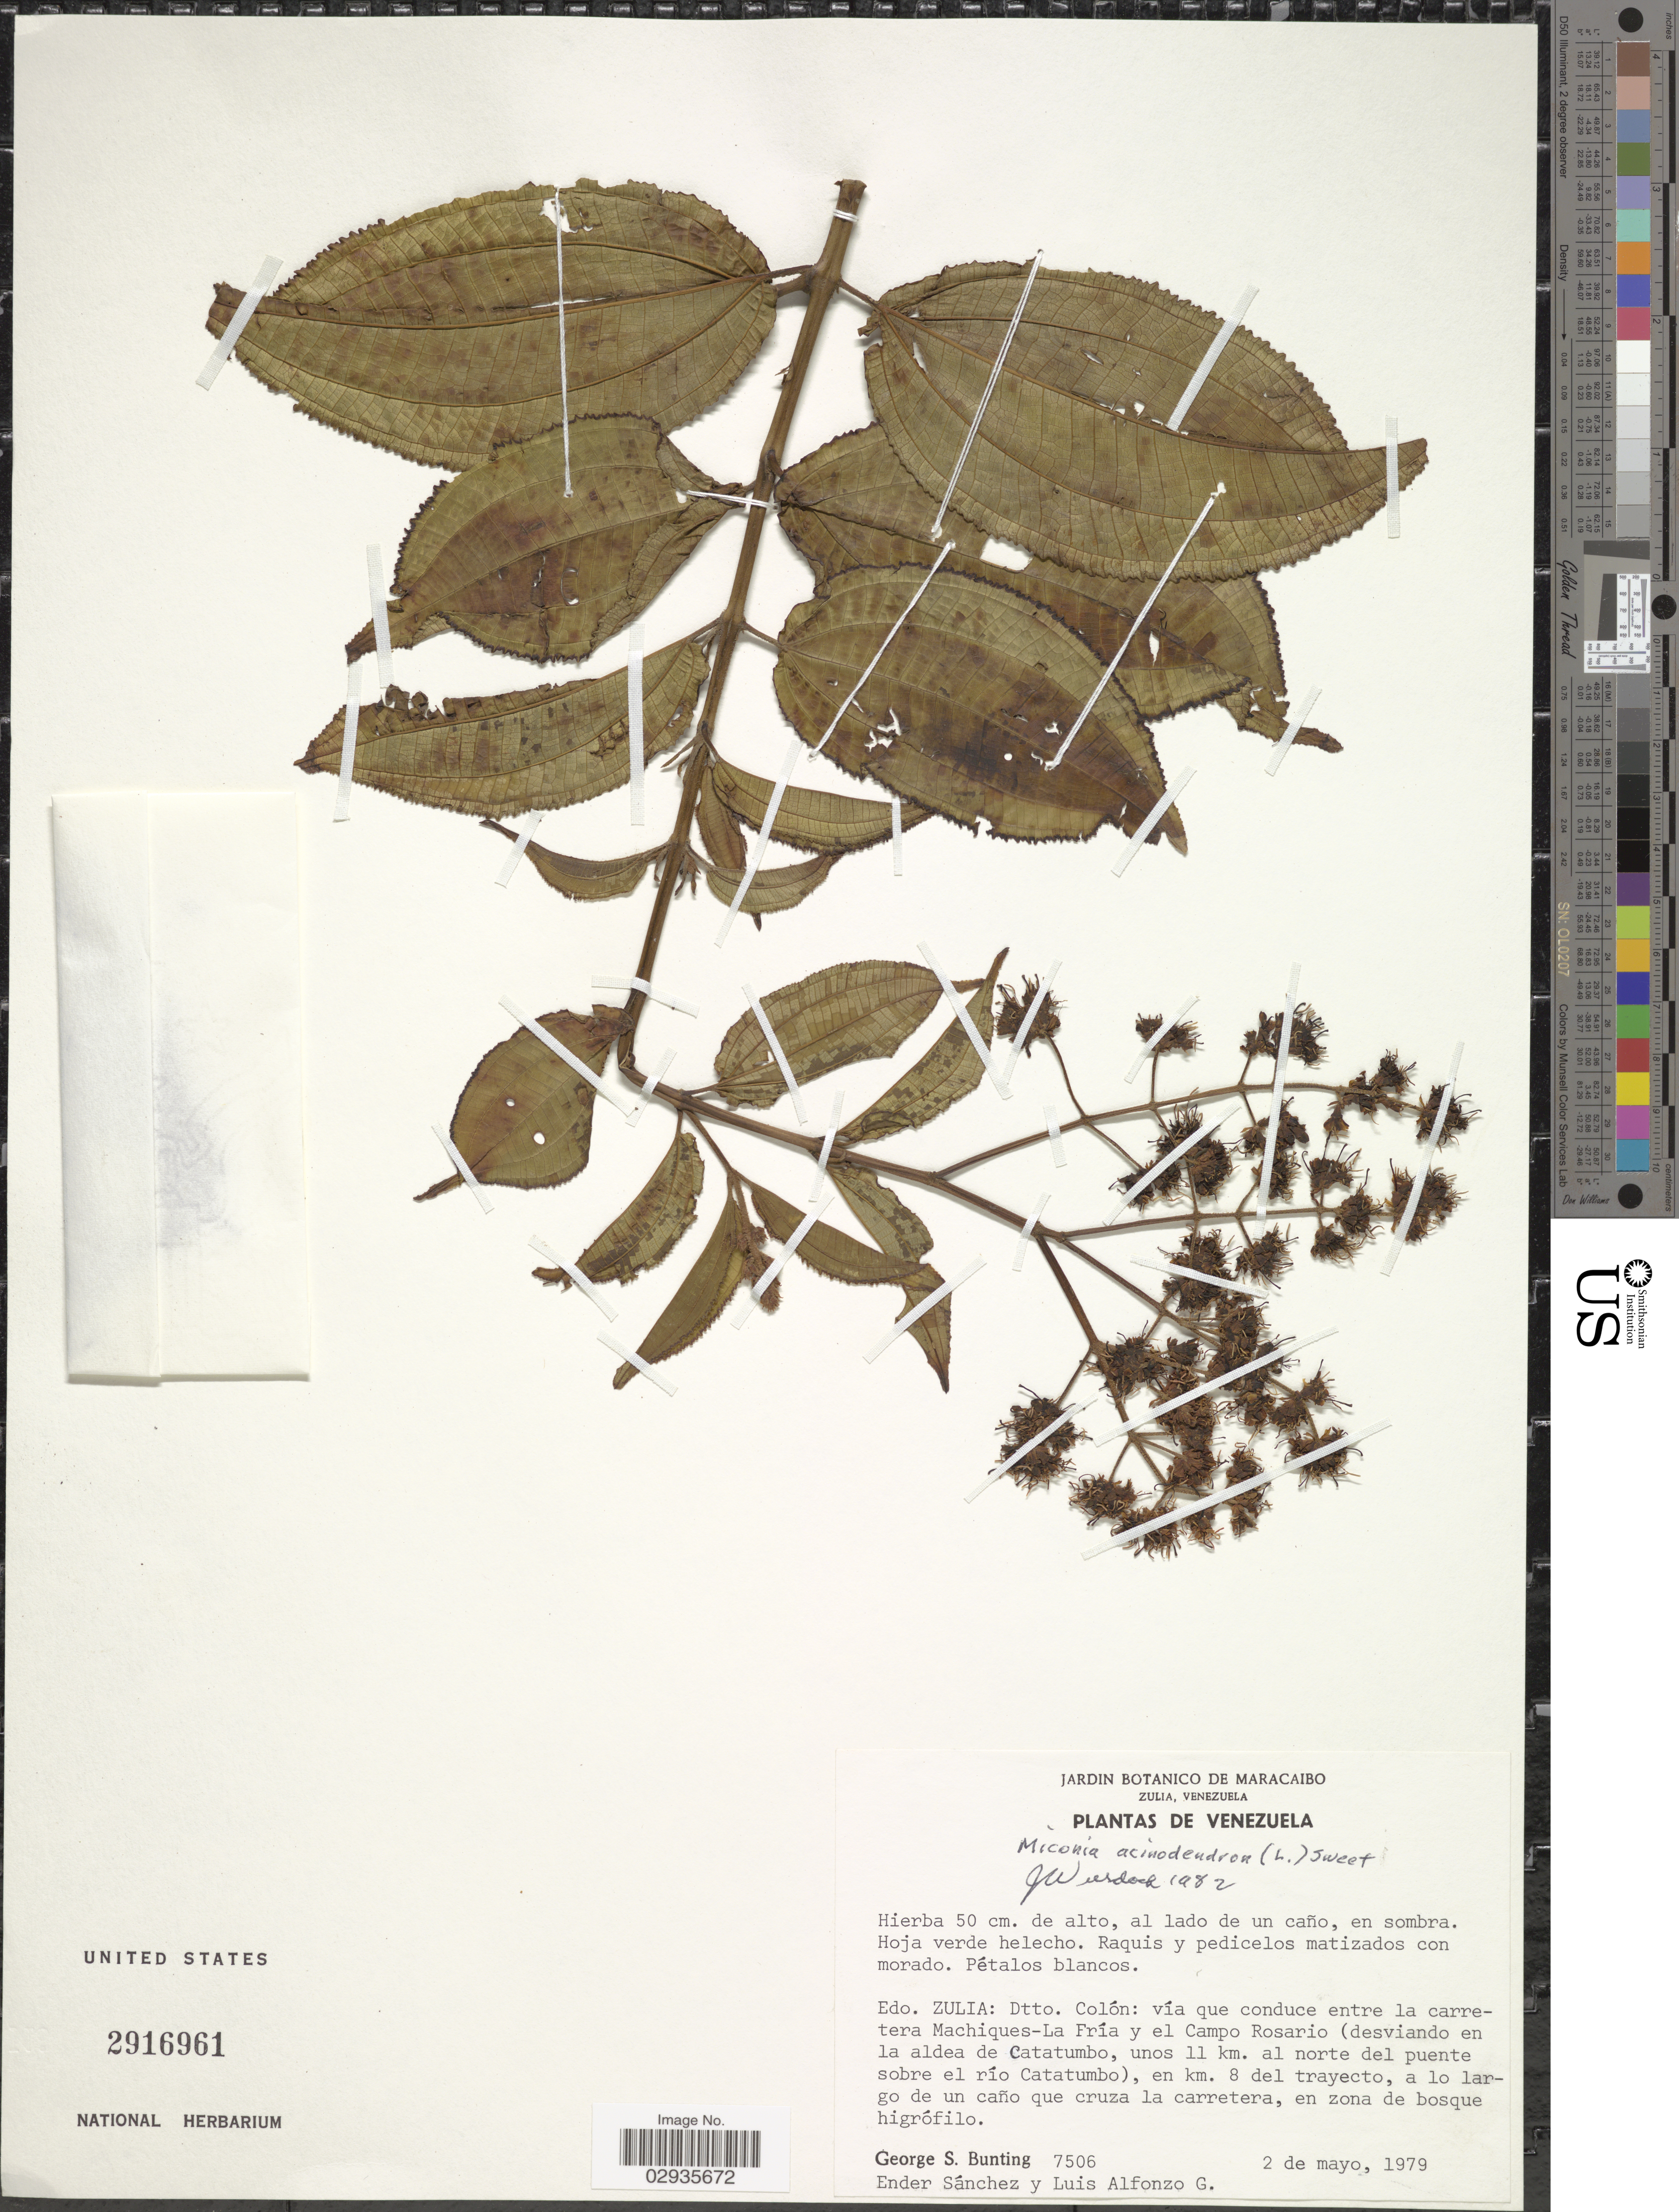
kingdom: Plantae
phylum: Tracheophyta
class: Magnoliopsida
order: Myrtales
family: Melastomataceae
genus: Miconia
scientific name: Miconia acinodendron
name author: (L.) Sweet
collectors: G. S. Bunting, E. Sanchez & L. Alfonzo G.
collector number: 7506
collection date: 1979-05-02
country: Venezuela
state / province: Zulia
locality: Dtto. Colón: vía que conduce entre la carretera Machiques-La Fría y el Campo Rosario (desviando en la aldea de Catatumbo, unos 11 km. al norte del puente sobre el río Catatumbo), en km. 8 del trayecto, a lo largo de un caño que cruza la carretera.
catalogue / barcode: US 2916961